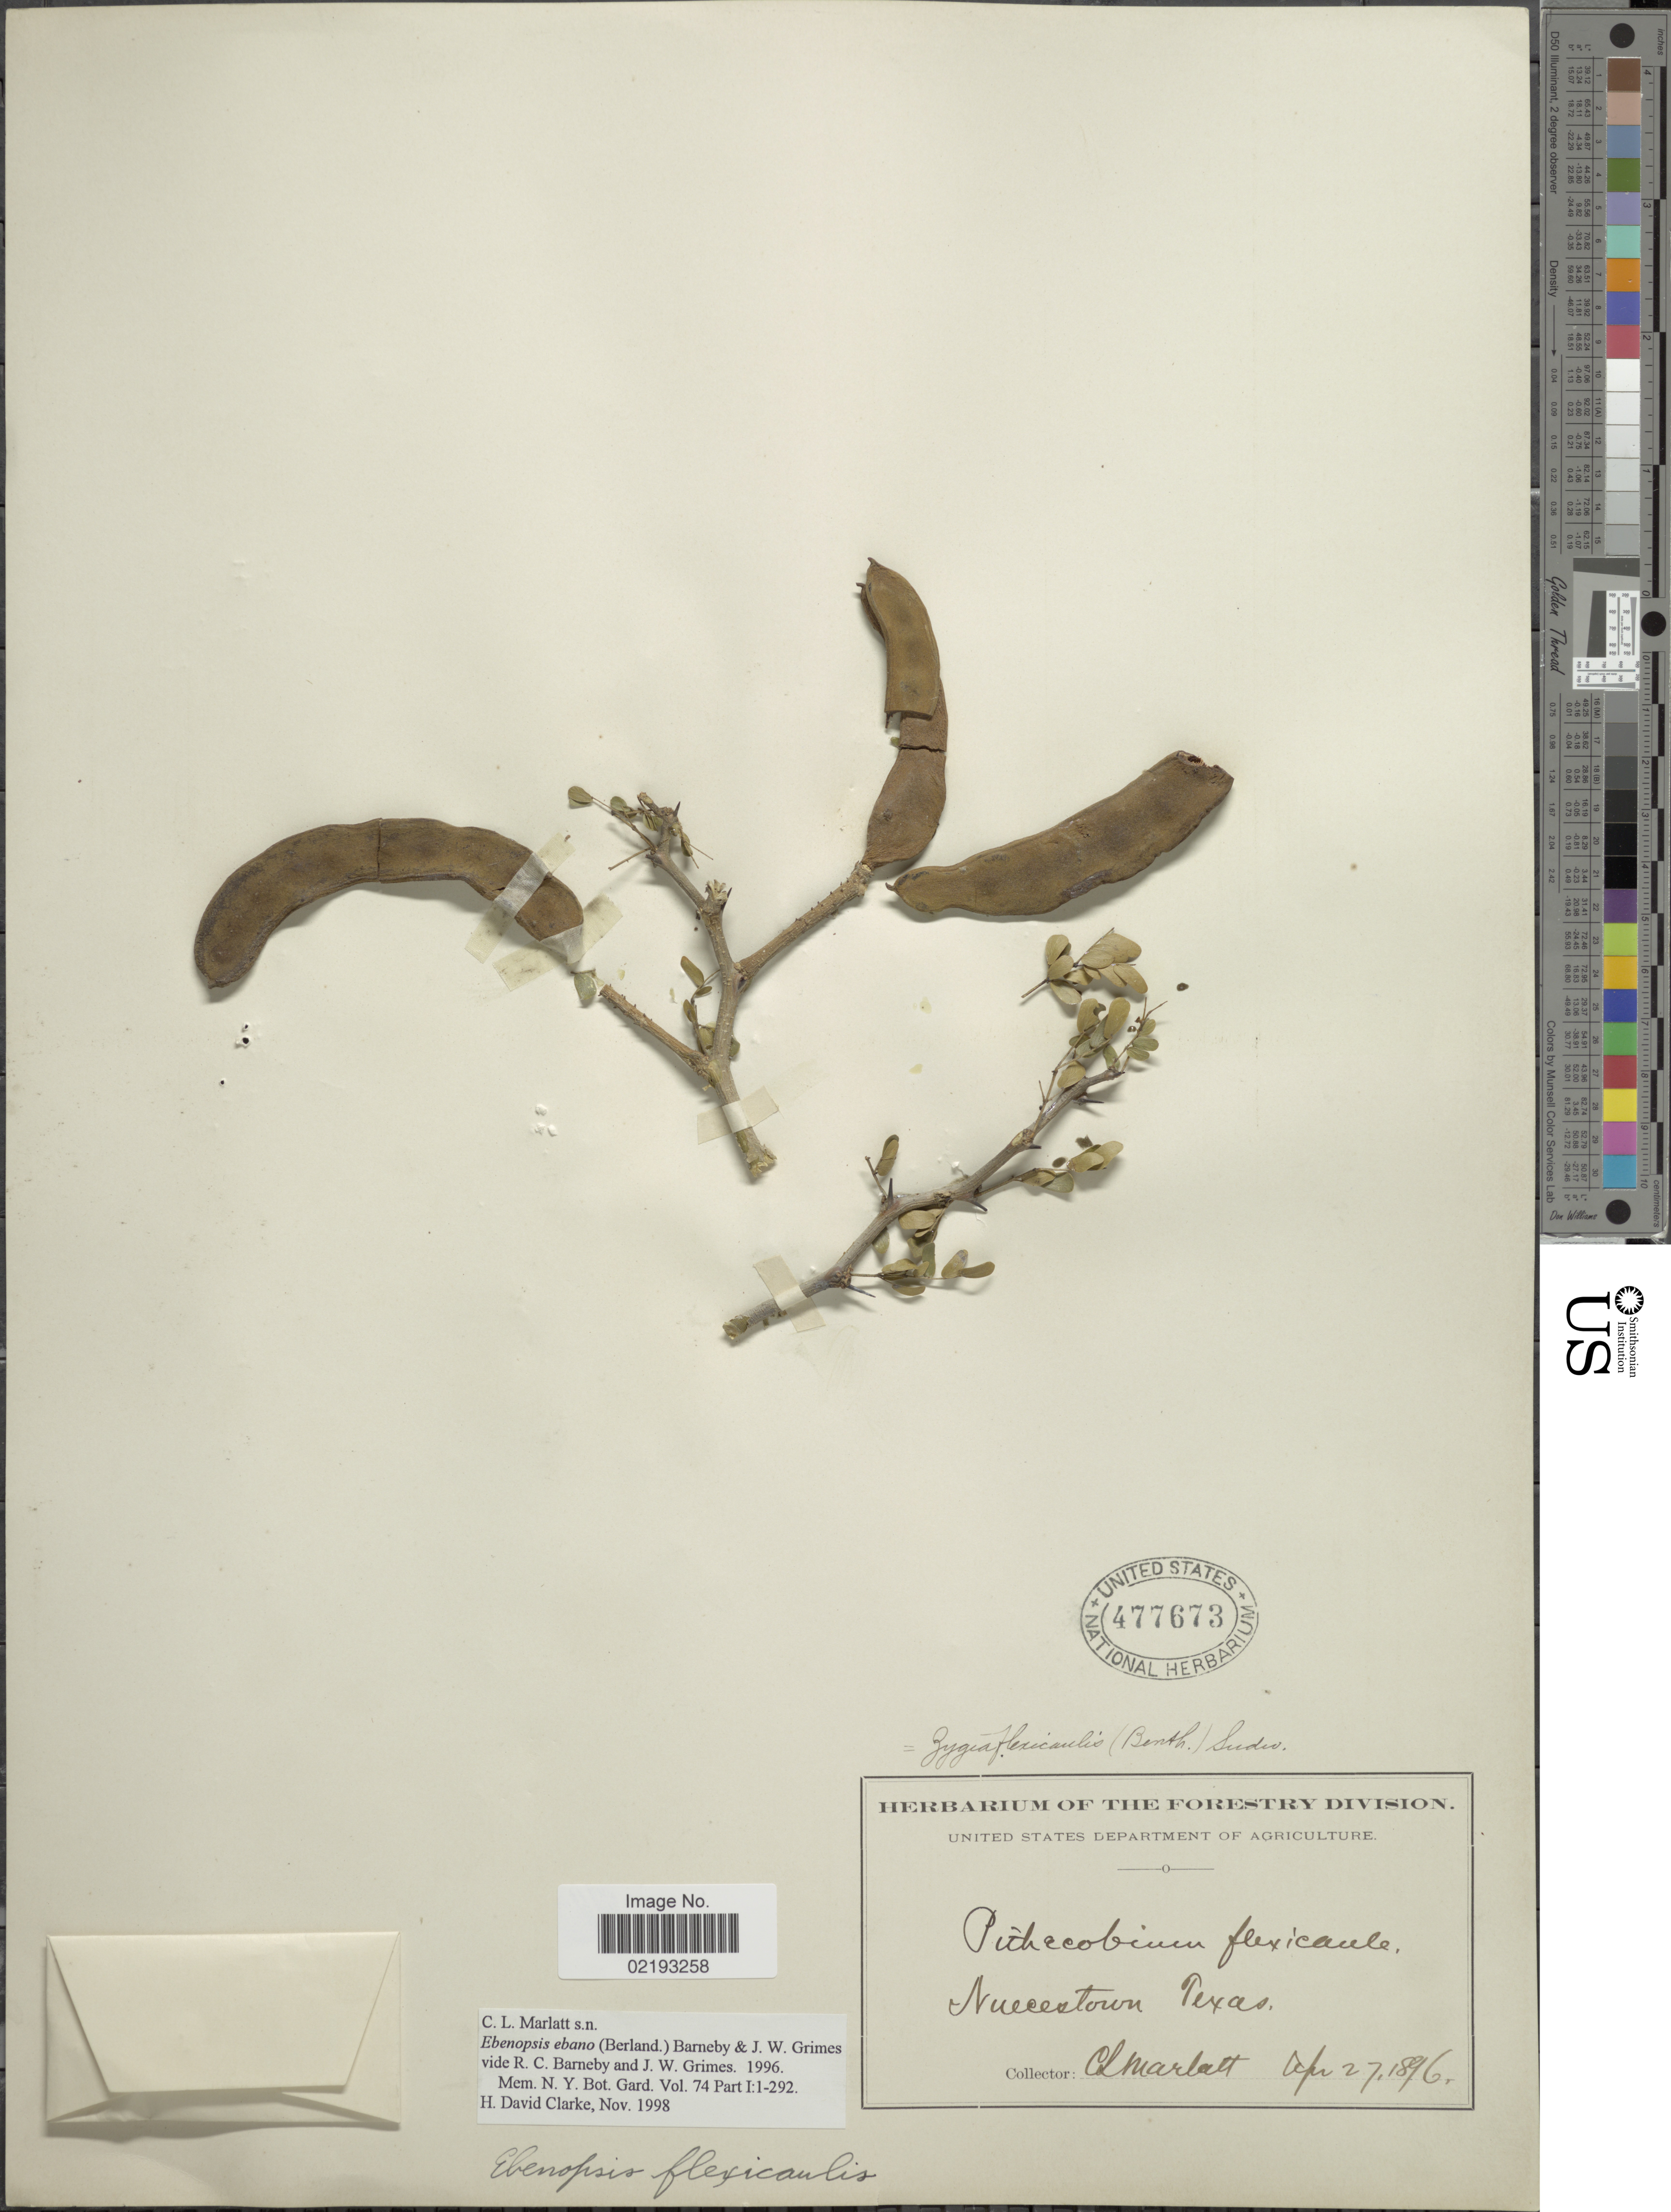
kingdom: Plantae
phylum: Tracheophyta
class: Magnoliopsida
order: Fabales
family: Fabaceae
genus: Ebenopsis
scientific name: Ebenopsis ebano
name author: (Berland.) Barneby & J.W. Grimes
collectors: C. Marlatt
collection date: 1896-04-27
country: United States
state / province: Texas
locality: Nuecestown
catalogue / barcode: US 477673